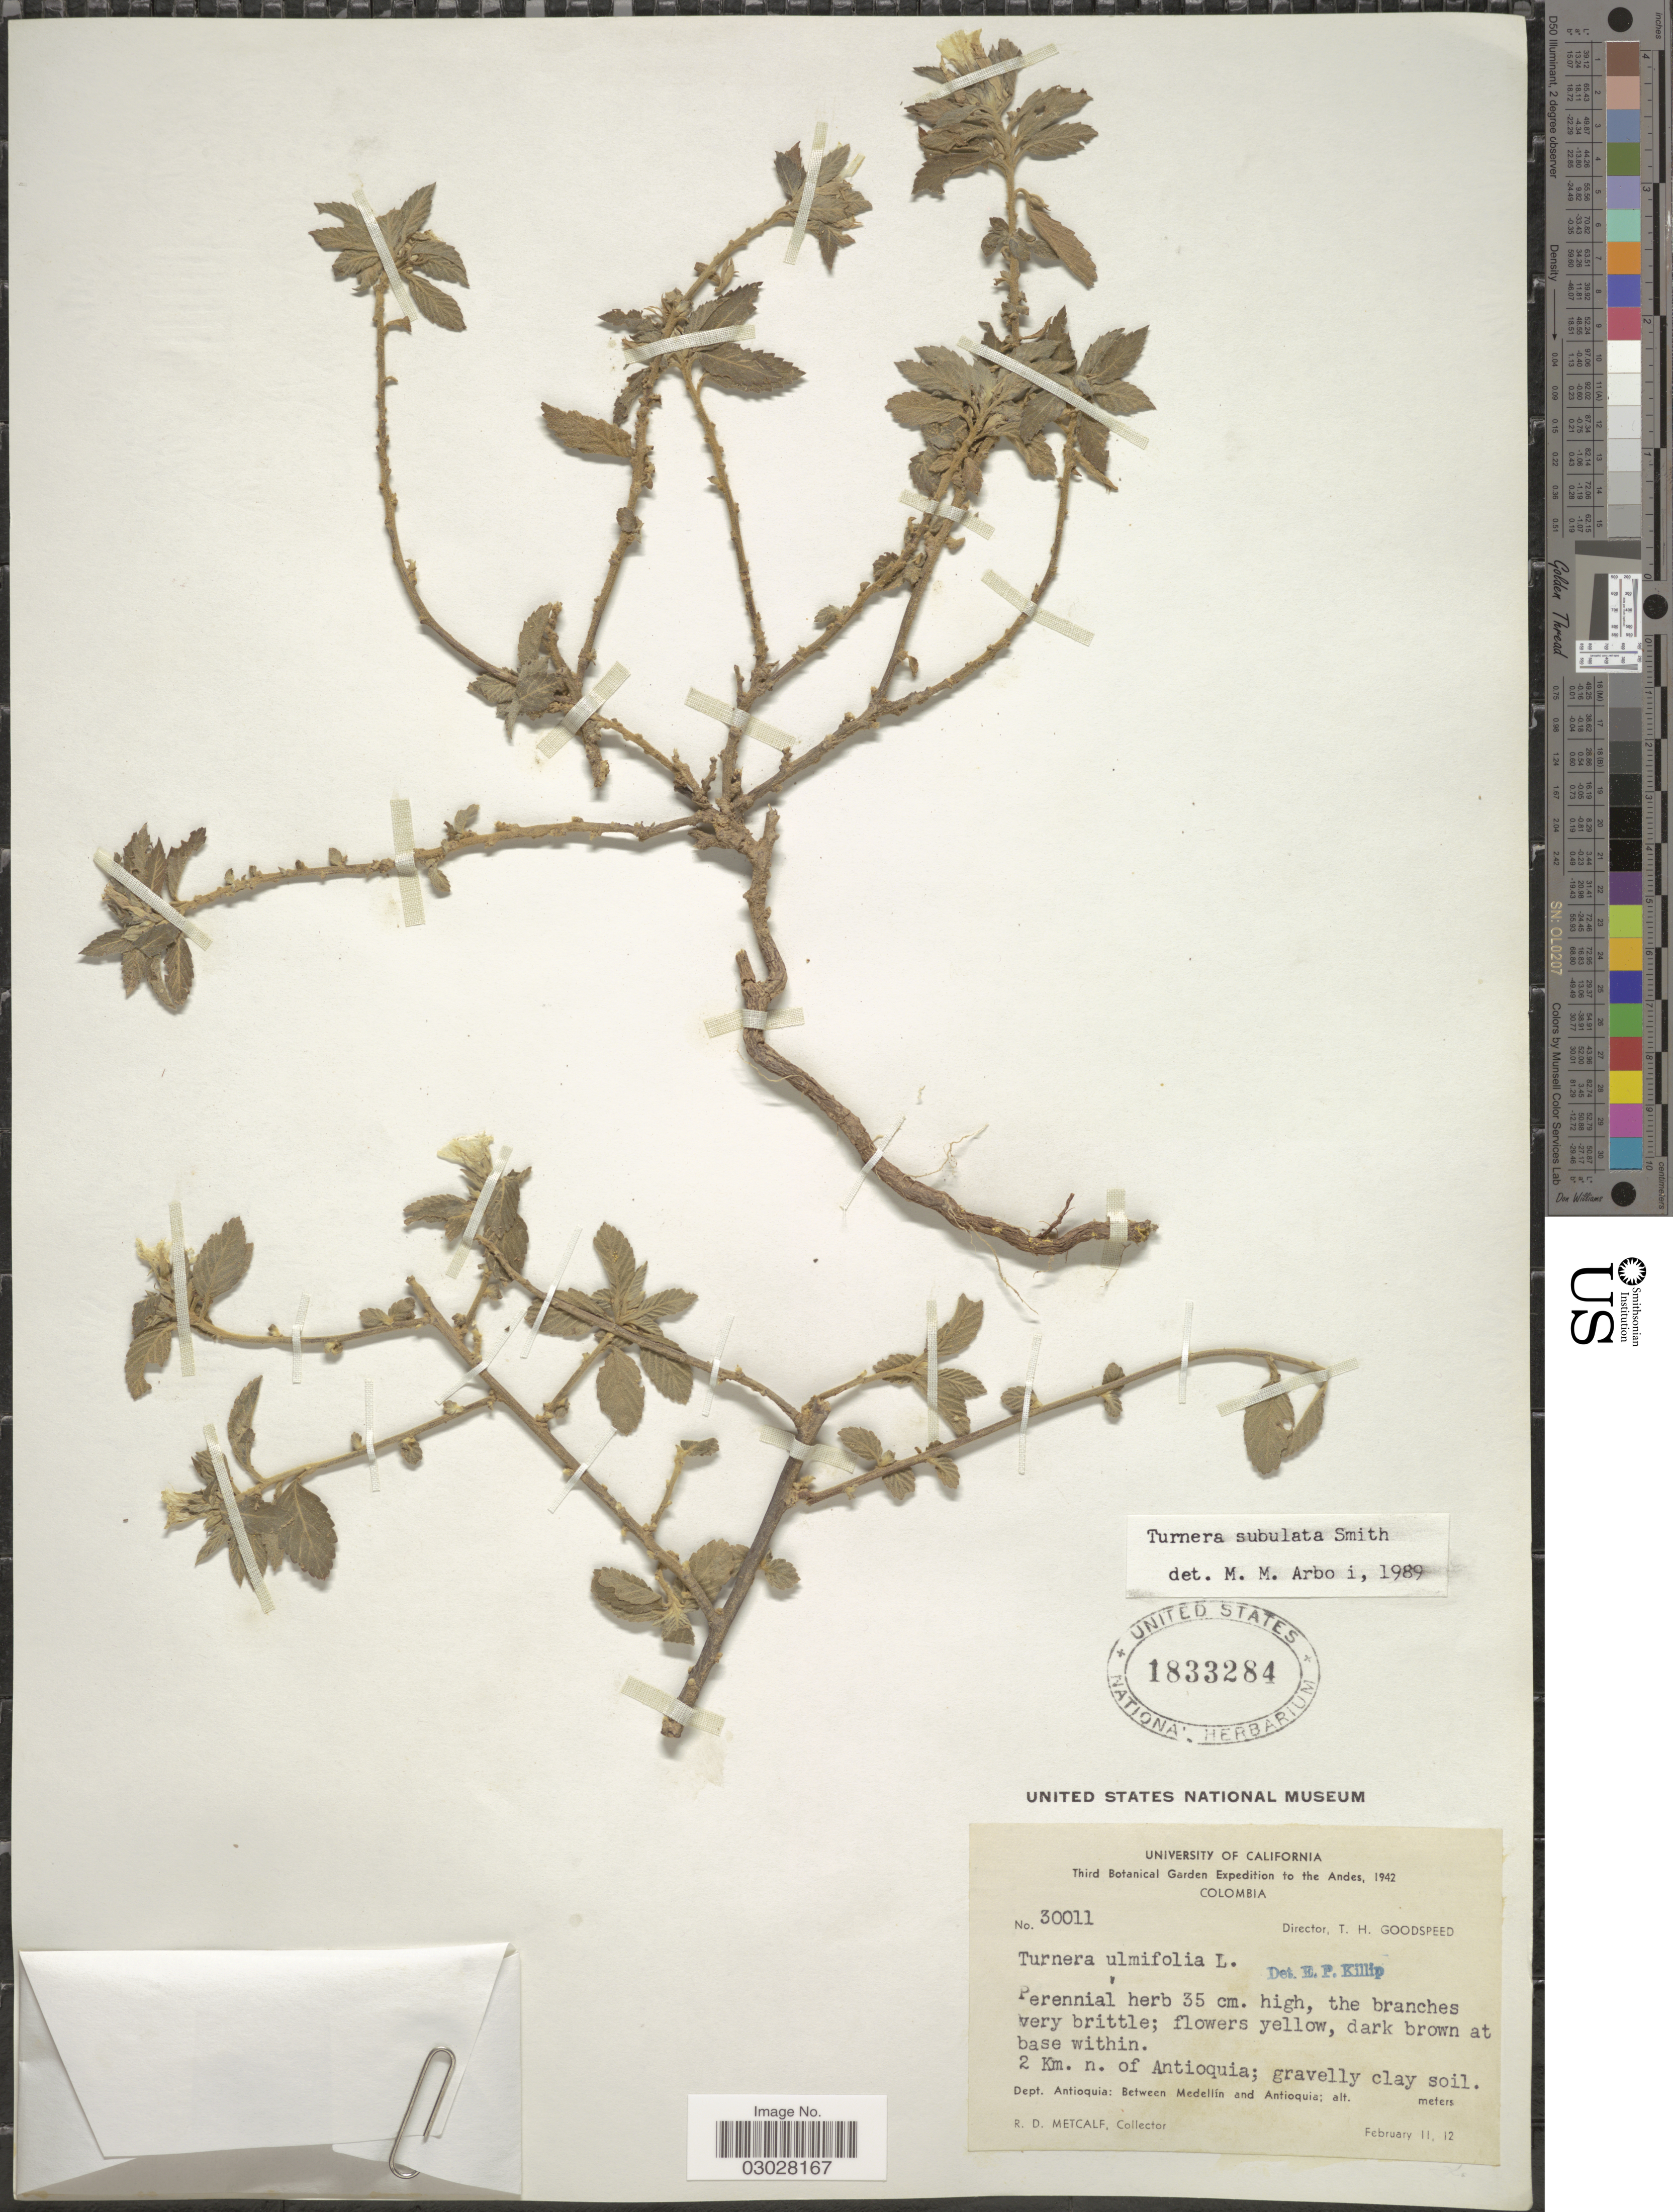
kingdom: Plantae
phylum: Tracheophyta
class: Magnoliopsida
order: Malpighiales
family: Turneraceae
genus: Turnera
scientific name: Turnera subulata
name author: Sm.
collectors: R. D. Metcalf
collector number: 30011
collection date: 1942-02-11/1942-02-12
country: Colombia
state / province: Antioquia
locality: The Andes. 2 Km. n. of Antioquia. Dept. Antioquia: Between Medellín and Antioquia.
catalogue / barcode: US 1833284